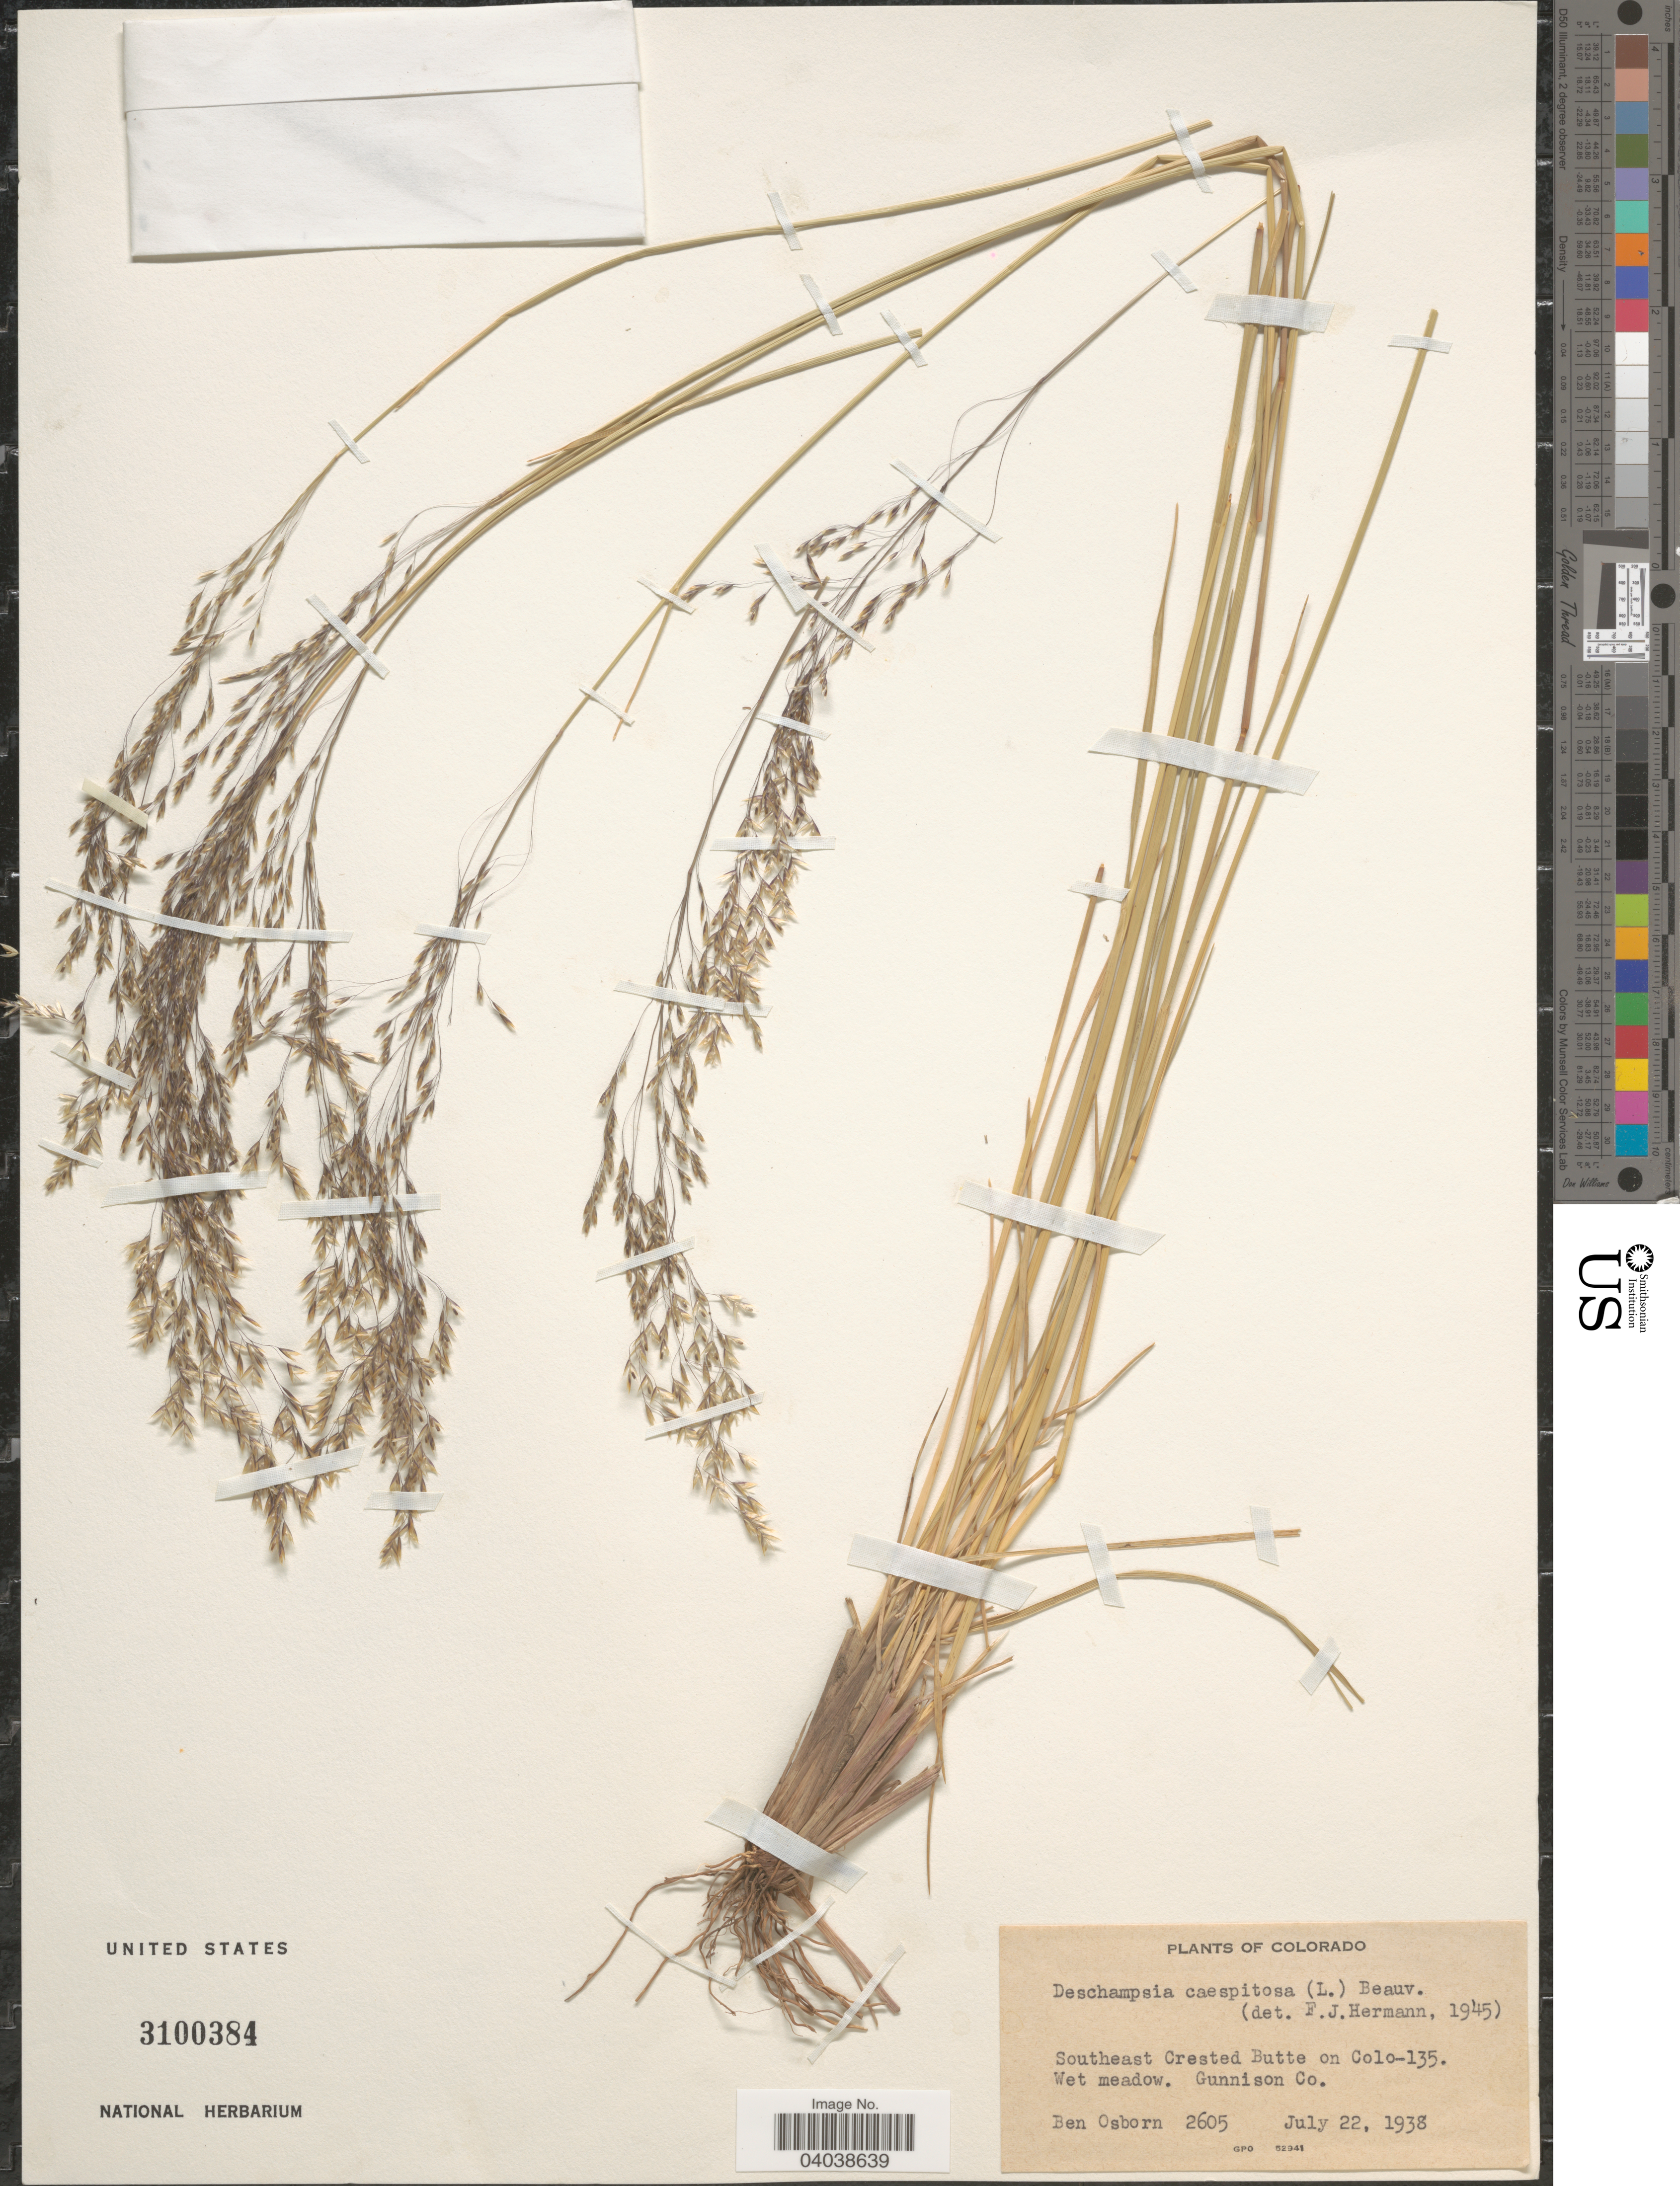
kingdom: Plantae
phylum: Tracheophyta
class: Liliopsida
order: Poales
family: Poaceae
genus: Deschampsia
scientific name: Deschampsia cespitosa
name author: (L.) P. Beauv.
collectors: B. Osborn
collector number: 2605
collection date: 1938-07-22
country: United States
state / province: Colorado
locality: Southeast Crested Butte on Colo-135. Gunnison Co.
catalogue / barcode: US 3100384